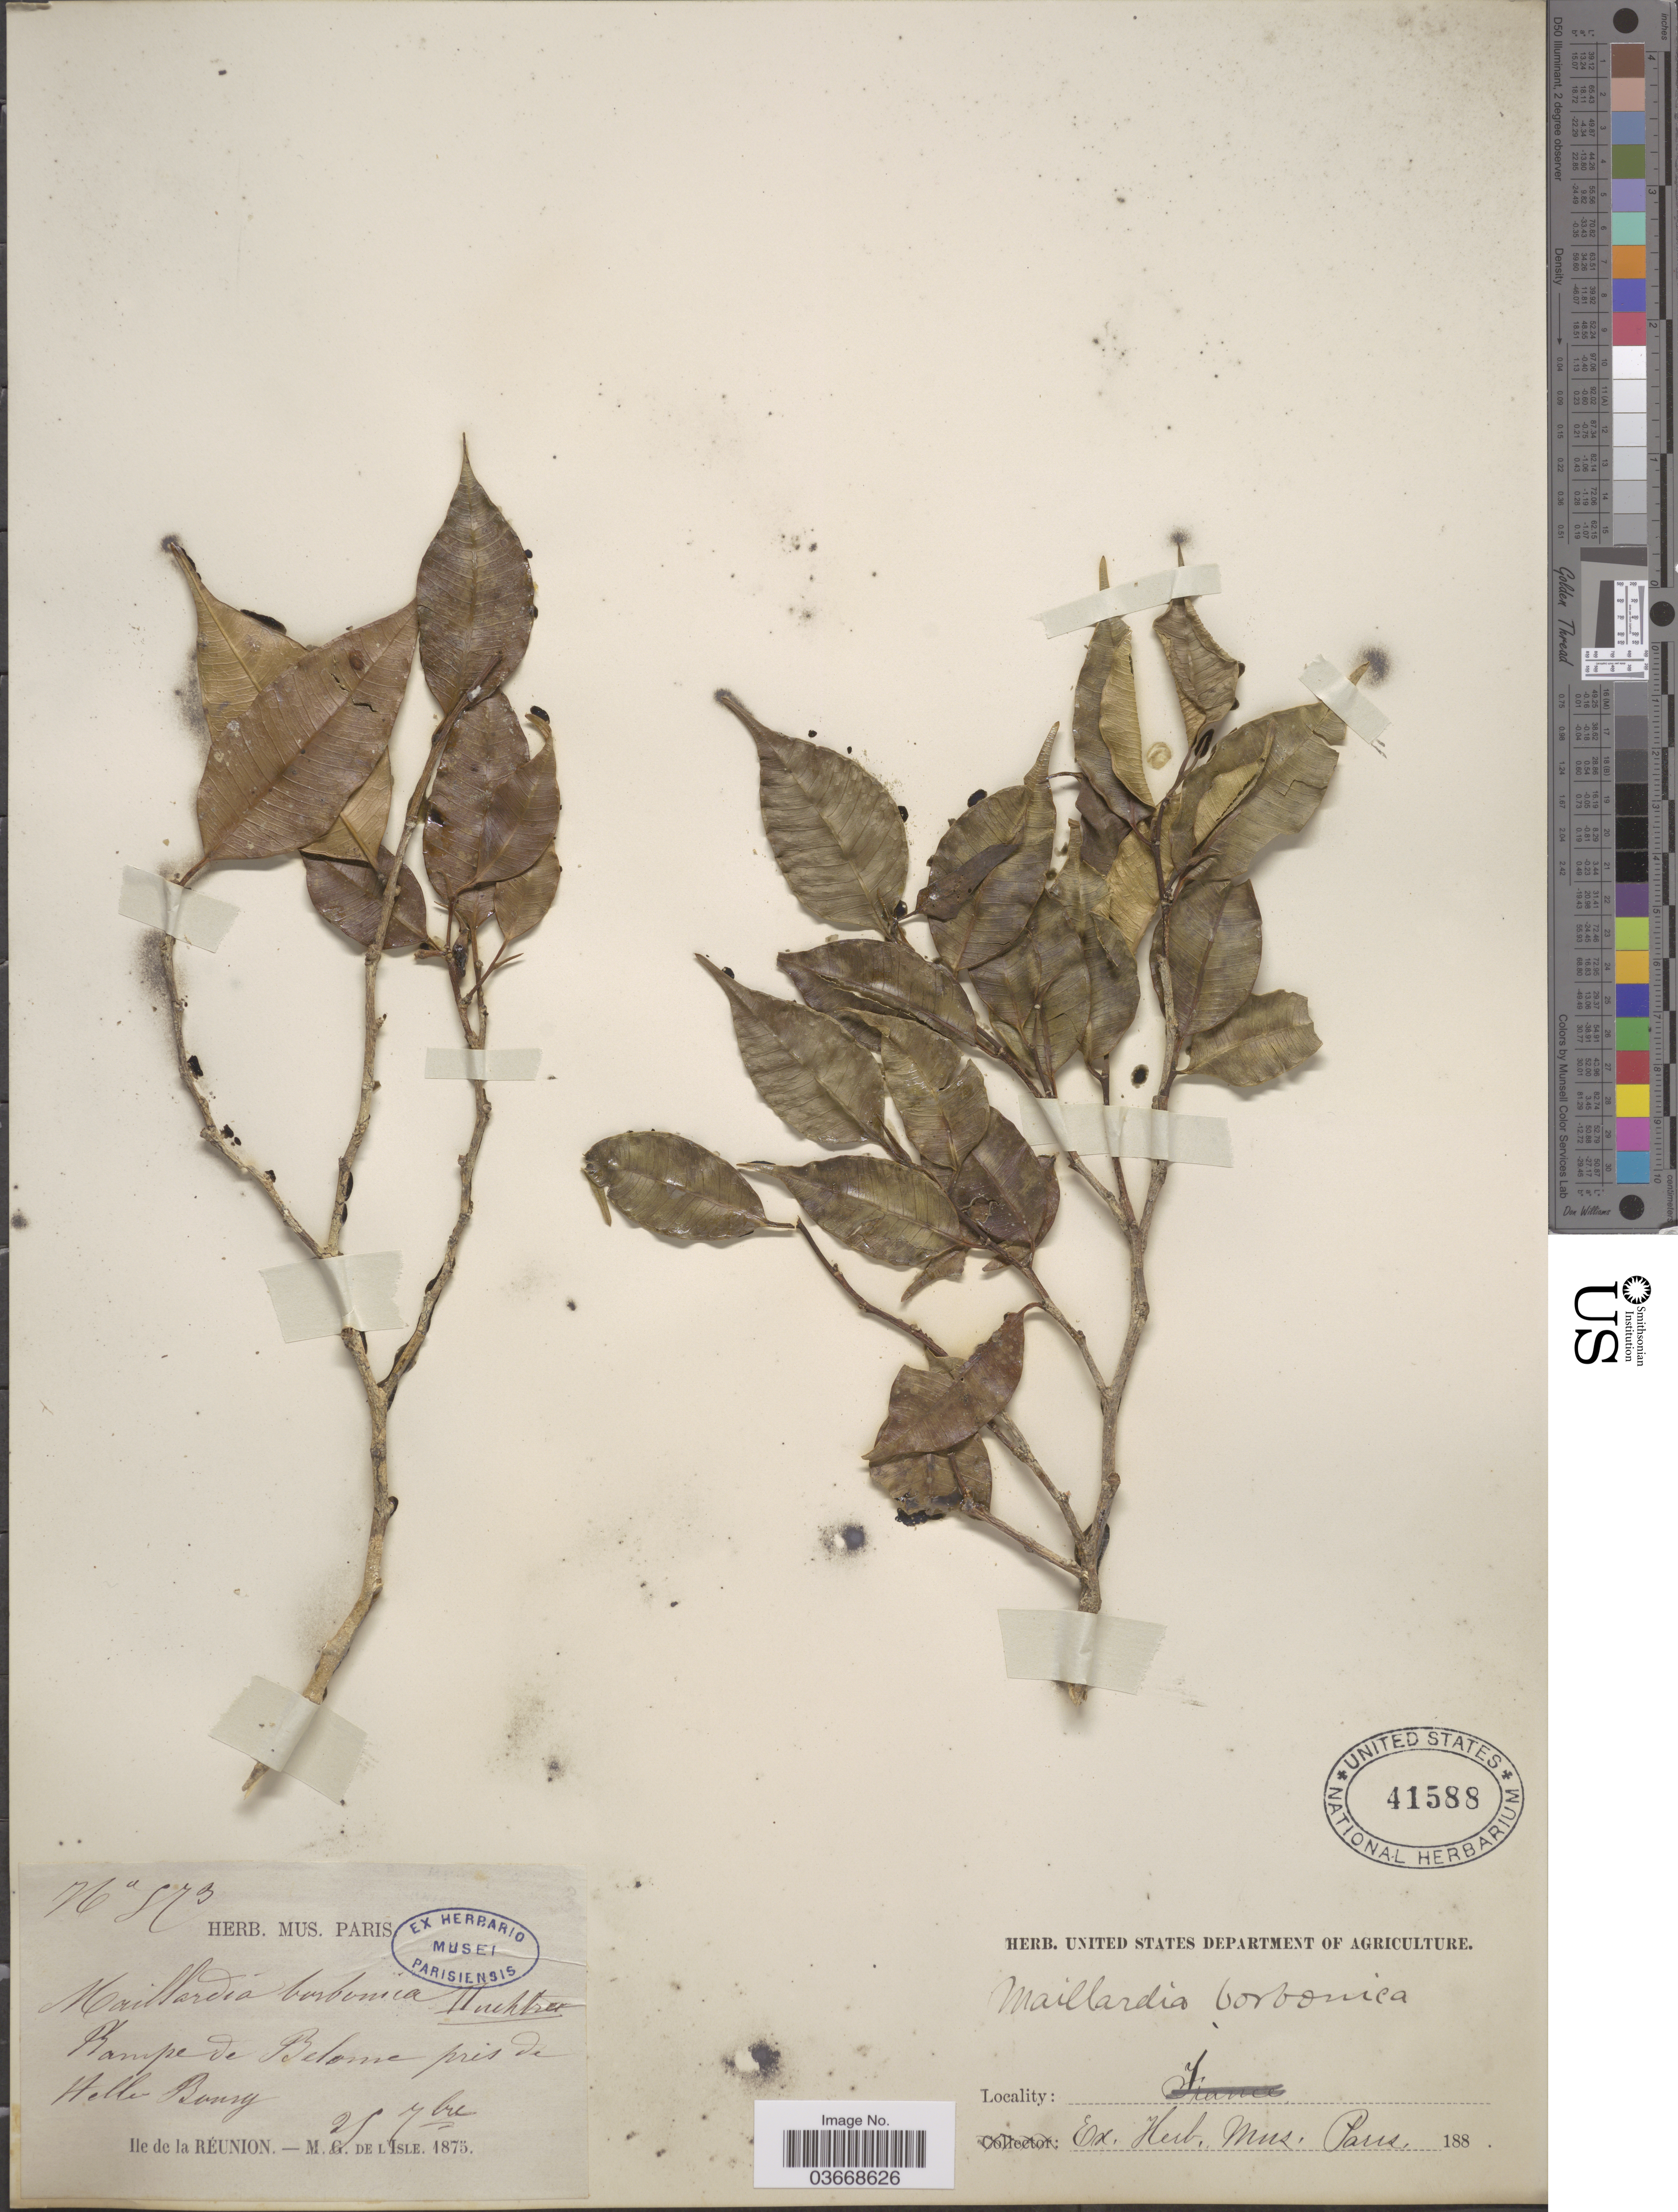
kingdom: Plantae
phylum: Tracheophyta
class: Magnoliopsida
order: Rosales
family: Moraceae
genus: Maillardia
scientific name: Maillardia borbonica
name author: Duch.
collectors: M. L'Isle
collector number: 873*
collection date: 1875-09-25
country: Reunion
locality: Rampe de Belome près de Heller Bang.*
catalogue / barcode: US 41588